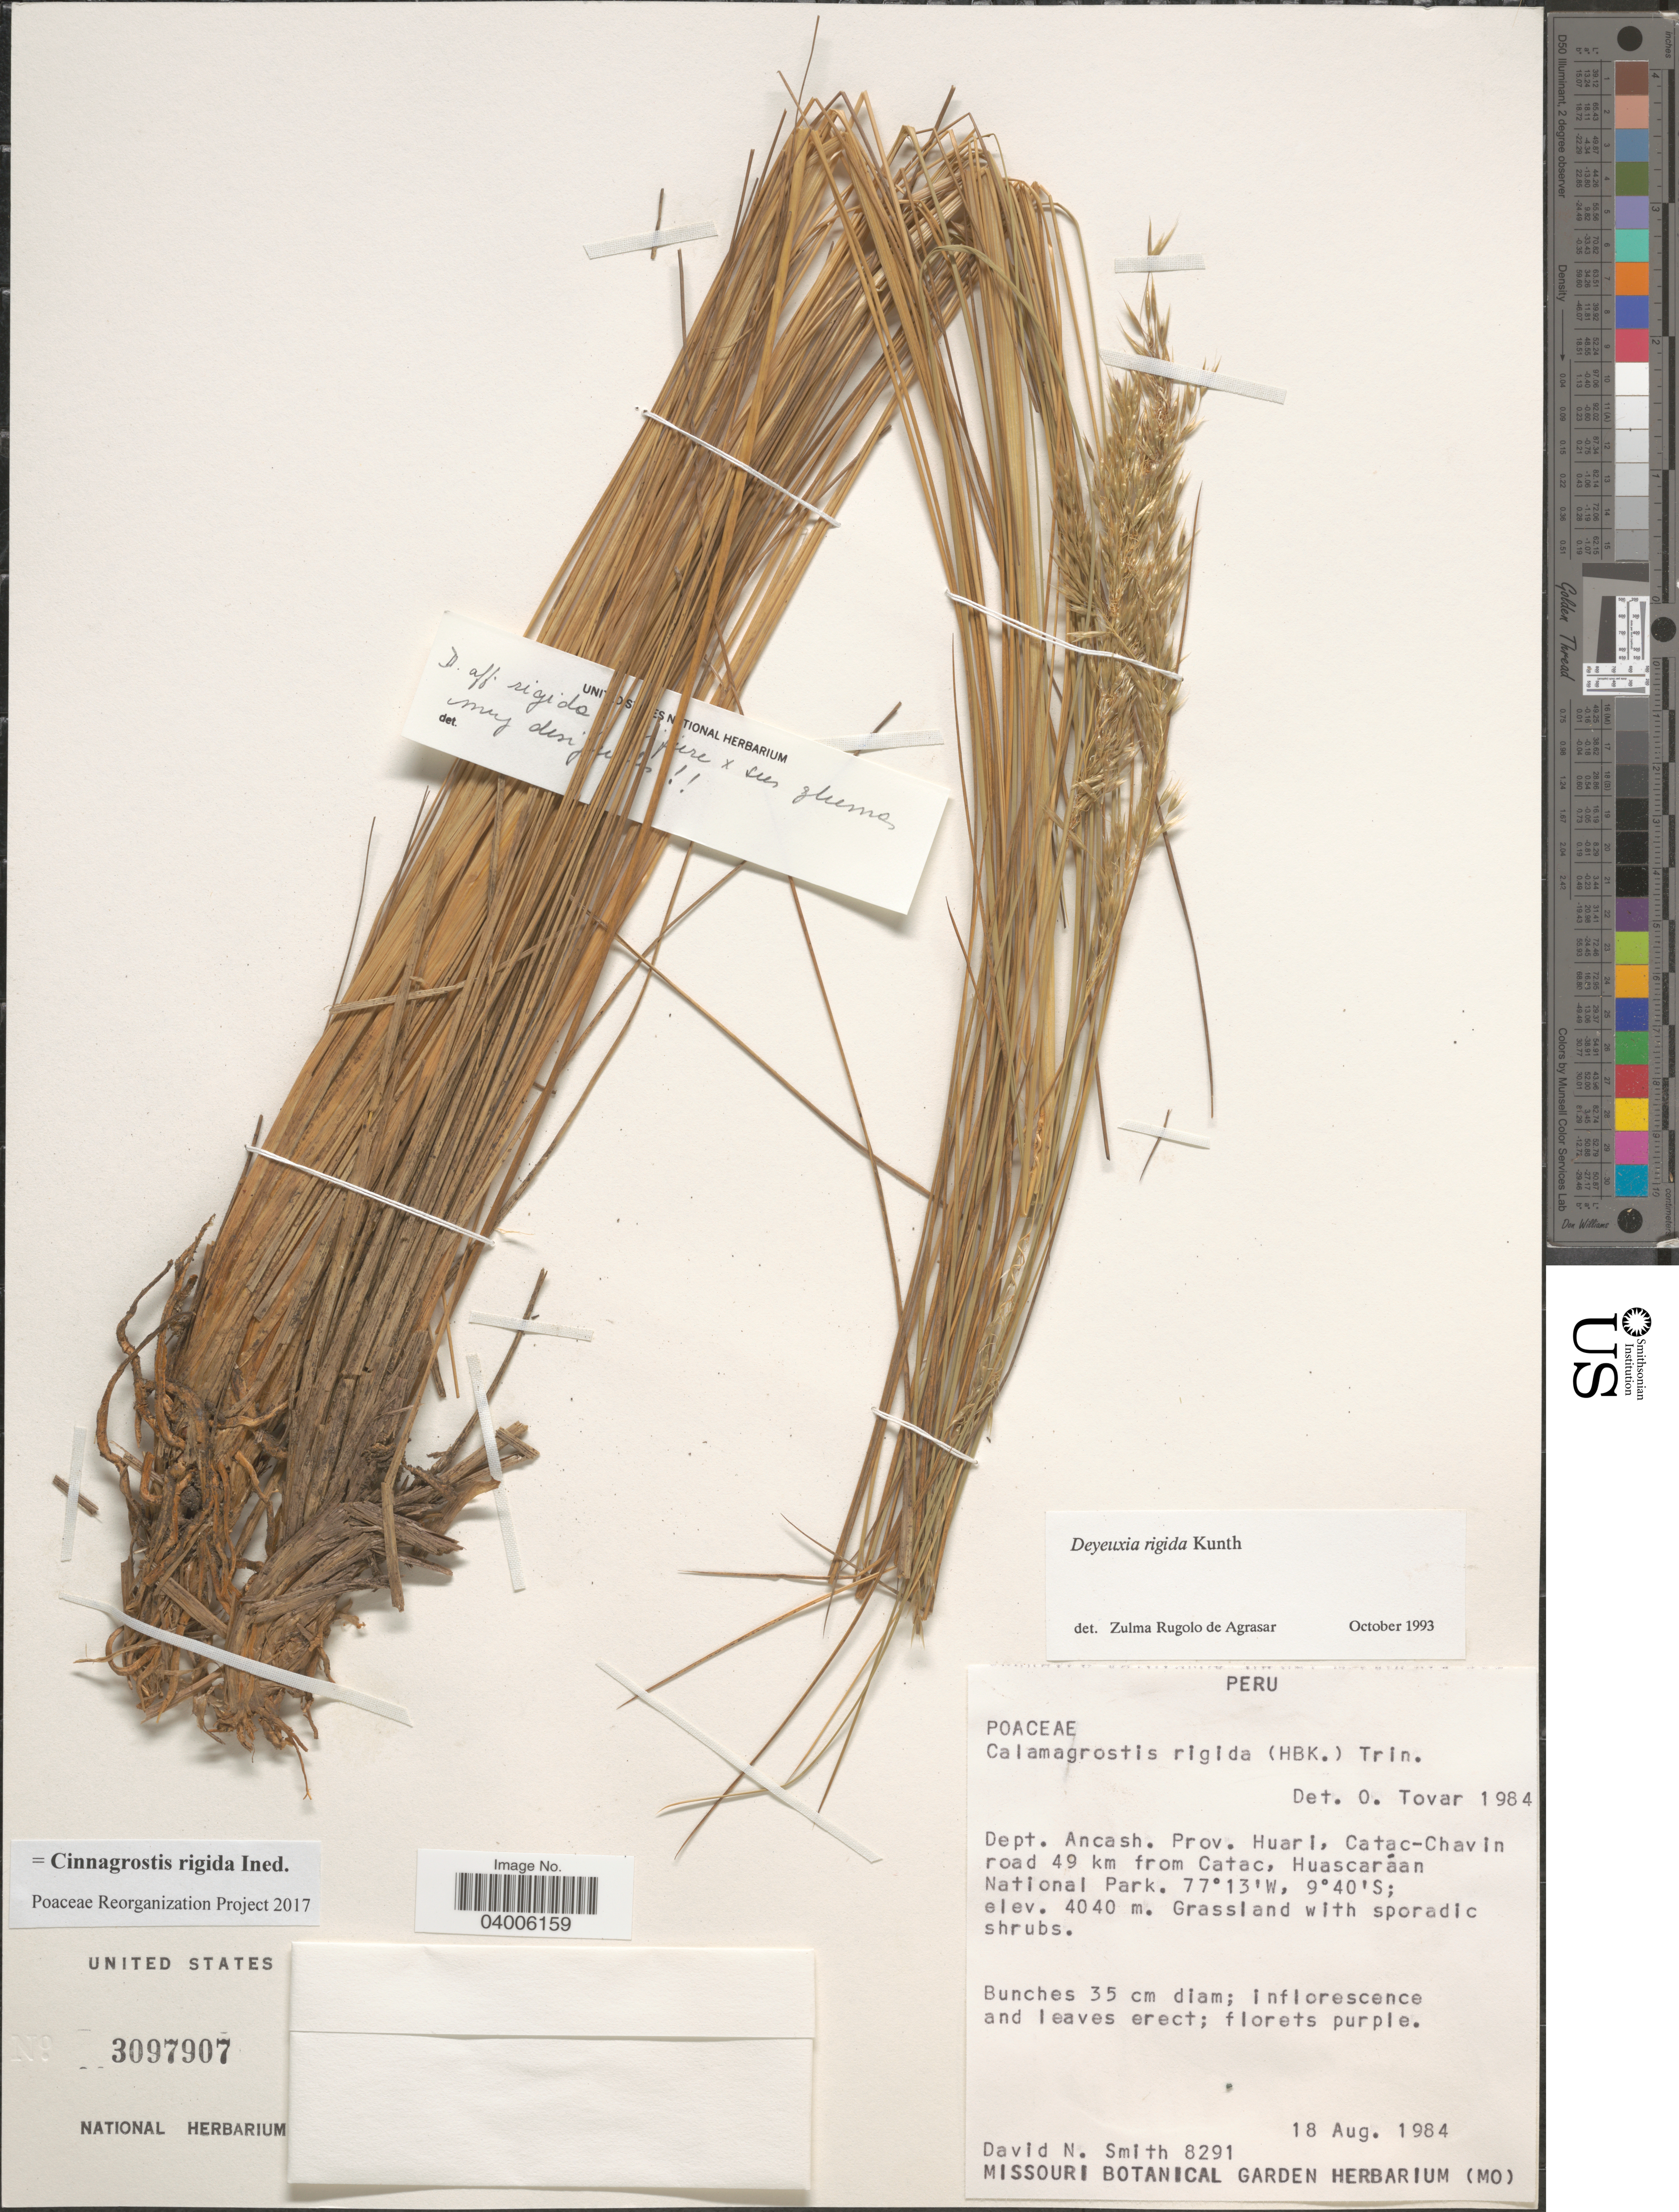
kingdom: Plantae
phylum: Tracheophyta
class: Liliopsida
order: Poales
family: Poaceae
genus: Cinnagrostis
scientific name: Cinnagrostis rigida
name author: (Kunth) P.M. Peterson et al.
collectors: D. Smith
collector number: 8291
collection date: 1984-08-18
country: Peru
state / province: Ancash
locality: Dept. Ancash. Prov. Huari, Catac-Chavin road 49 km from Catac, Huascaráan National Park.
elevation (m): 4040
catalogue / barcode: US 3097907